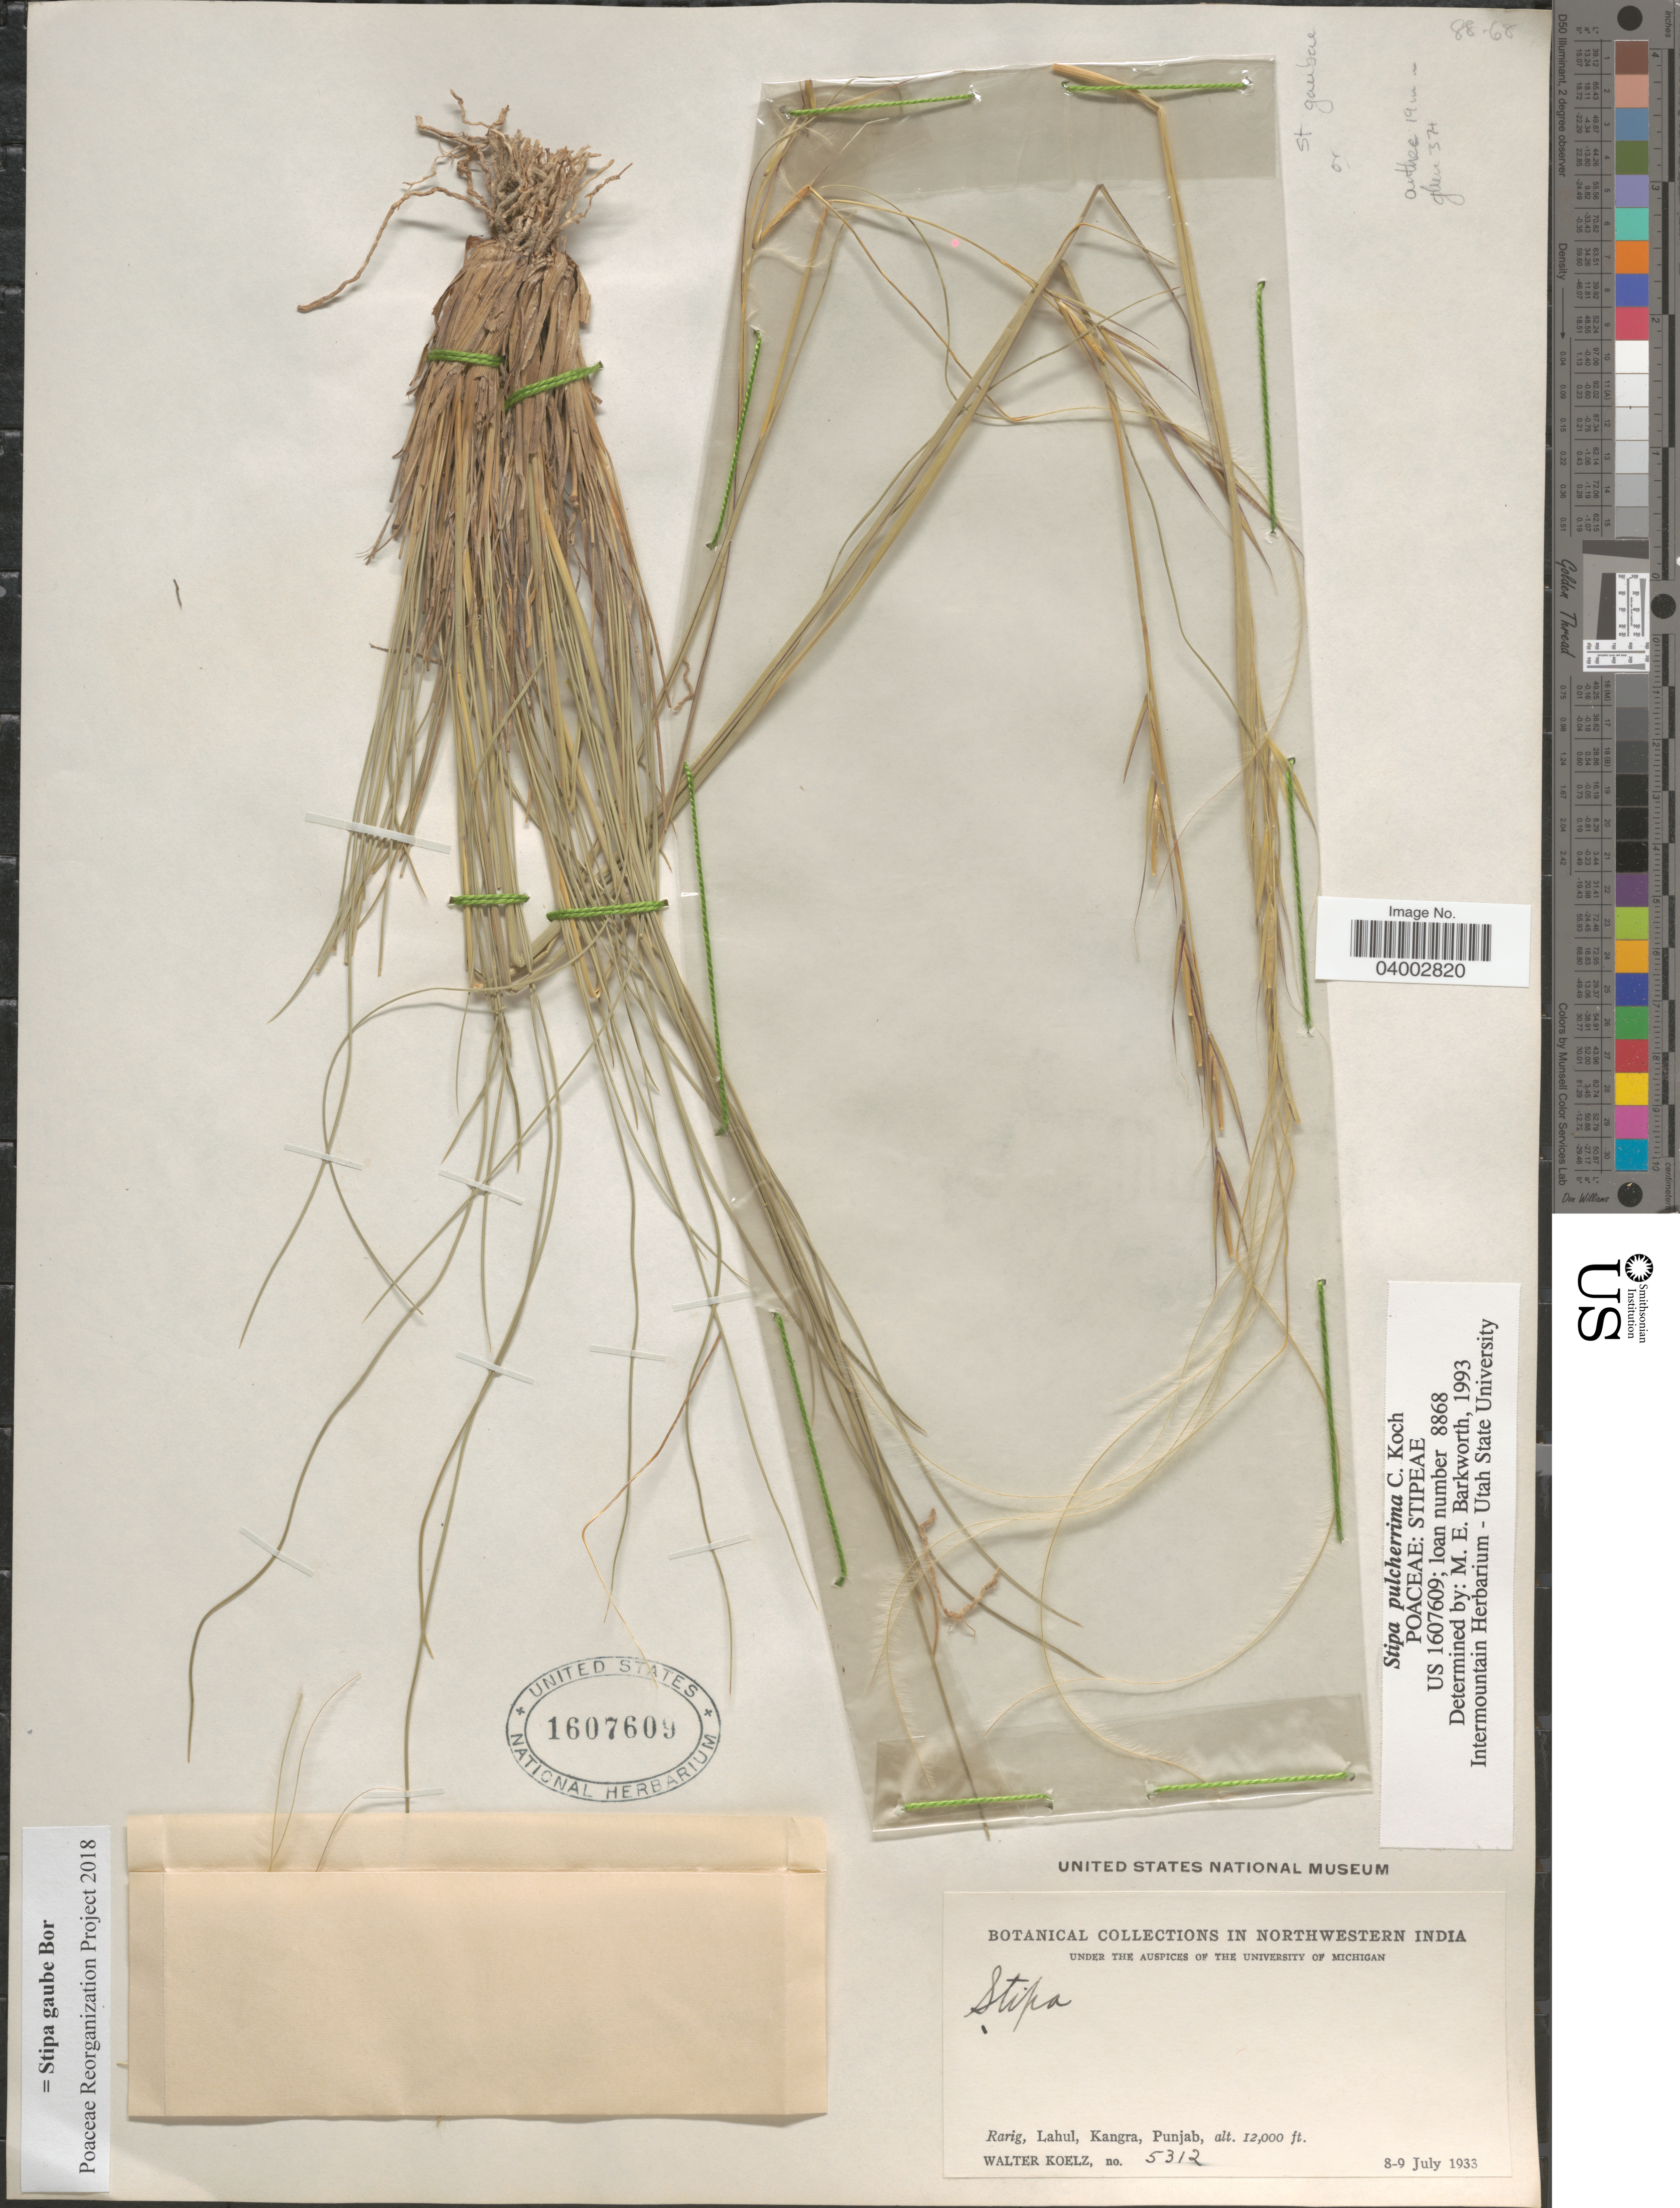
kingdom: Plantae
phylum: Tracheophyta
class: Liliopsida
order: Poales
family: Poaceae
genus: Stipa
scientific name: Stipa gaube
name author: Bor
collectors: W. N. Koelz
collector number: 5312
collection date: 1933-07-08/1933-07-09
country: India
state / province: Punjab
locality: In Northwestern India. Rarig, Lahul.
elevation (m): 3658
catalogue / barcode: US 1607609